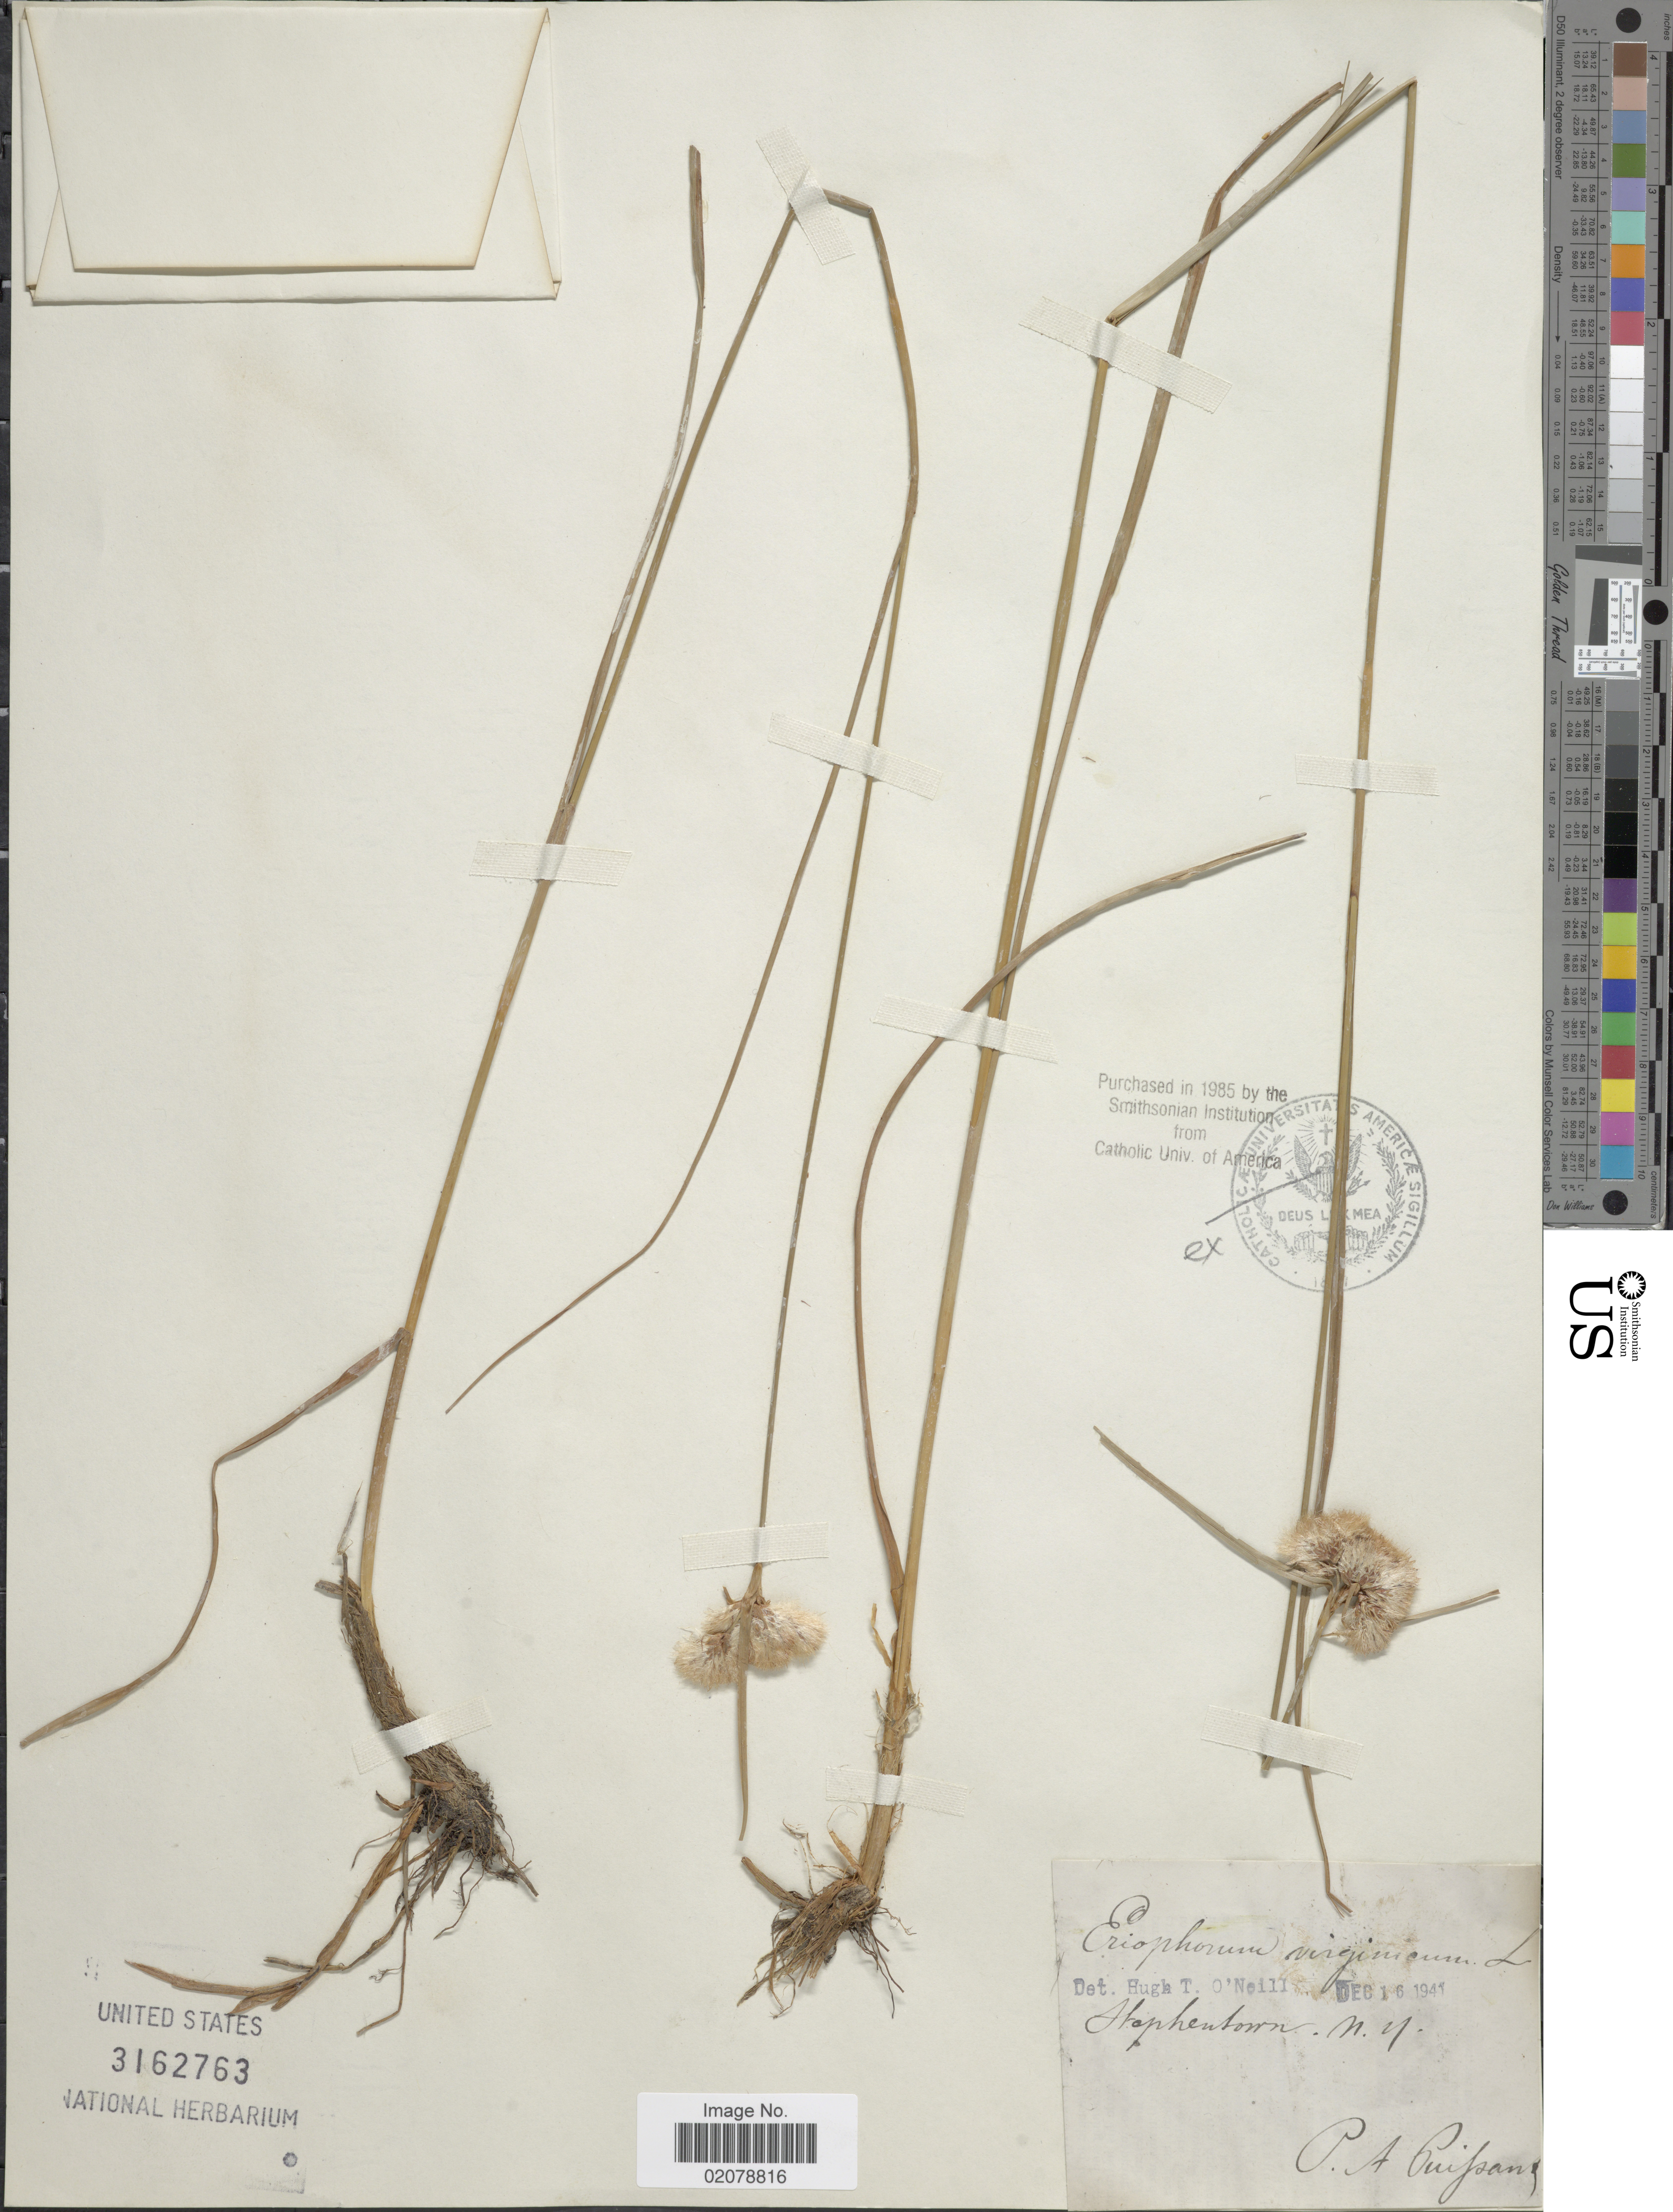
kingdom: Plantae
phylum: Tracheophyta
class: Liliopsida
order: Poales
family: Cyperaceae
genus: Eriophorum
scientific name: Eriophorum virginicum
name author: L.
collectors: P. Puissant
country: United States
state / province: New York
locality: Stephentown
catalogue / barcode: US 3162763